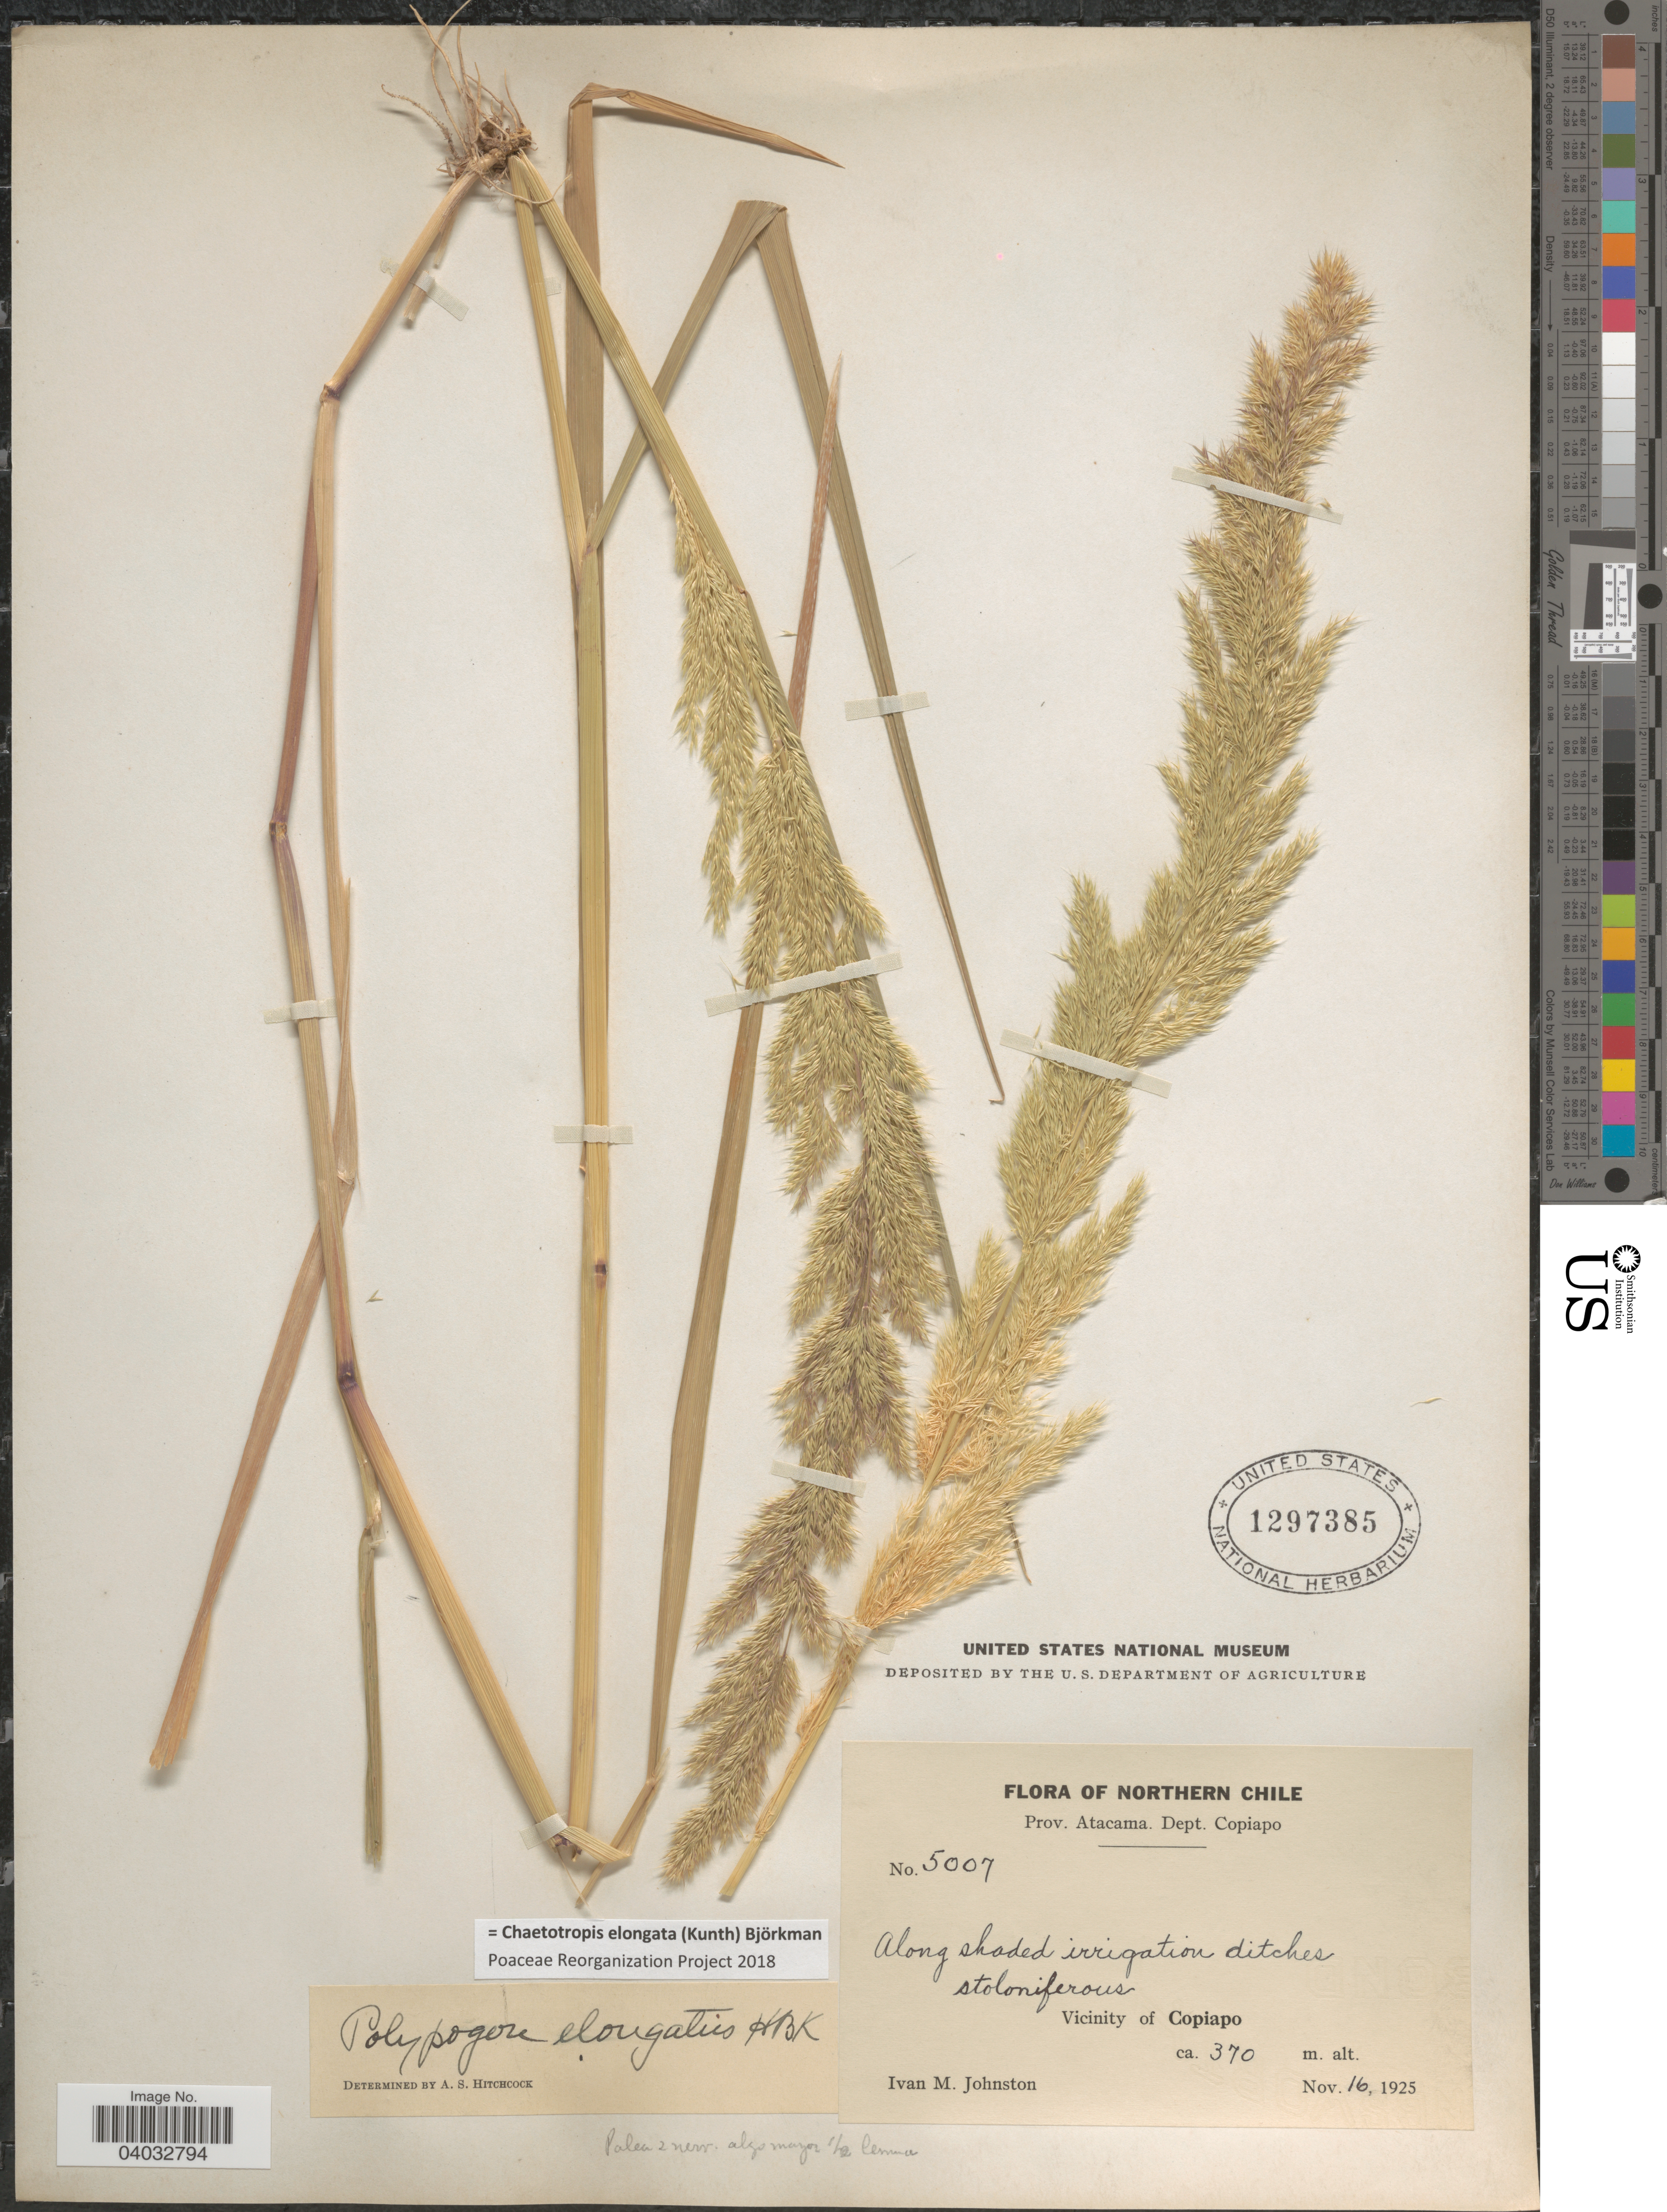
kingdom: Plantae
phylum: Tracheophyta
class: Liliopsida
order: Poales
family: Poaceae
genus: Chaetotropis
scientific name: Chaetotropis elongata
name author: (Kunth) Björkman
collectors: I.M. Johnston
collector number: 5007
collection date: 1925-11-16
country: Chile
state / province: Atacama (III)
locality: Dept. Copiapo. Along shaded irrigation ditches stoloniferous. Vicinity of Copiapo.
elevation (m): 370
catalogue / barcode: US 1297385